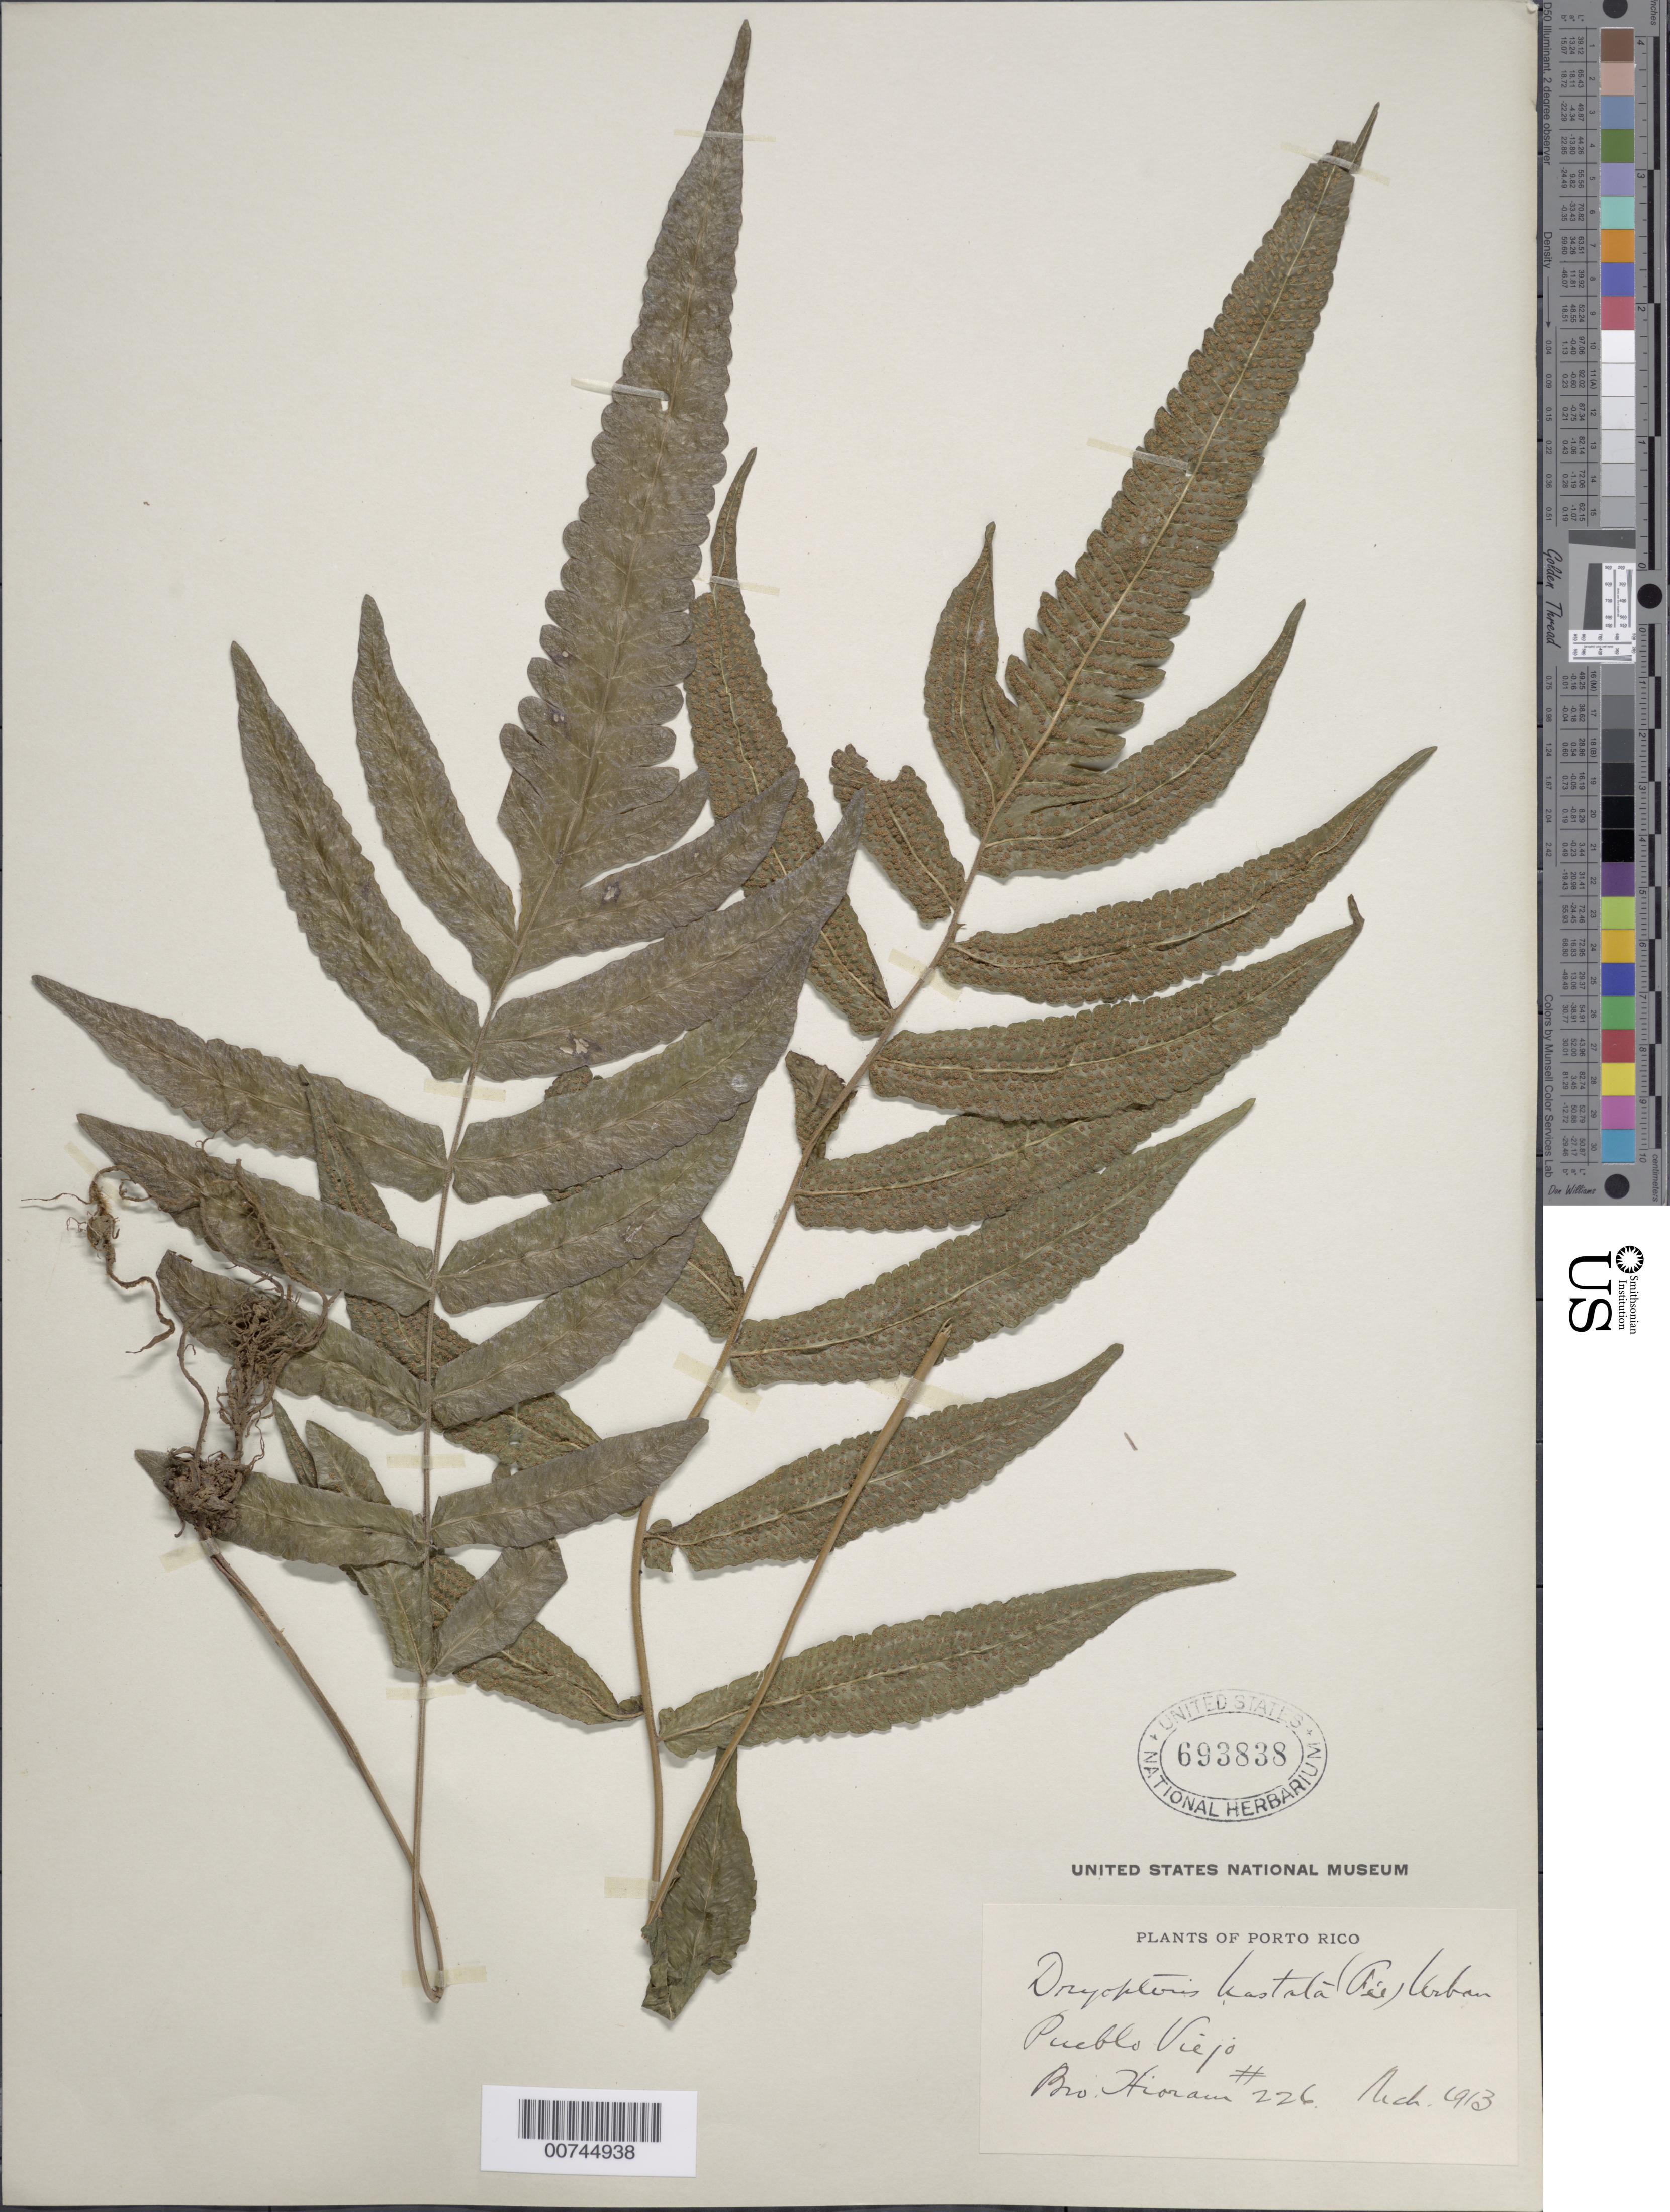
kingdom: Plantae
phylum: Tracheophyta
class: Polypodiopsida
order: Polypodiales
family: Thelypteridaceae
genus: Goniopteris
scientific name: Goniopteris hastata (Fée) comb. nov., ined 2015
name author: (Fée)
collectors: Bro. Hioram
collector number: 226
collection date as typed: Mar 1913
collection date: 1913-03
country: Puerto Rico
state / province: Guaynabo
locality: Pueblo Viejo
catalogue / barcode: US 693838